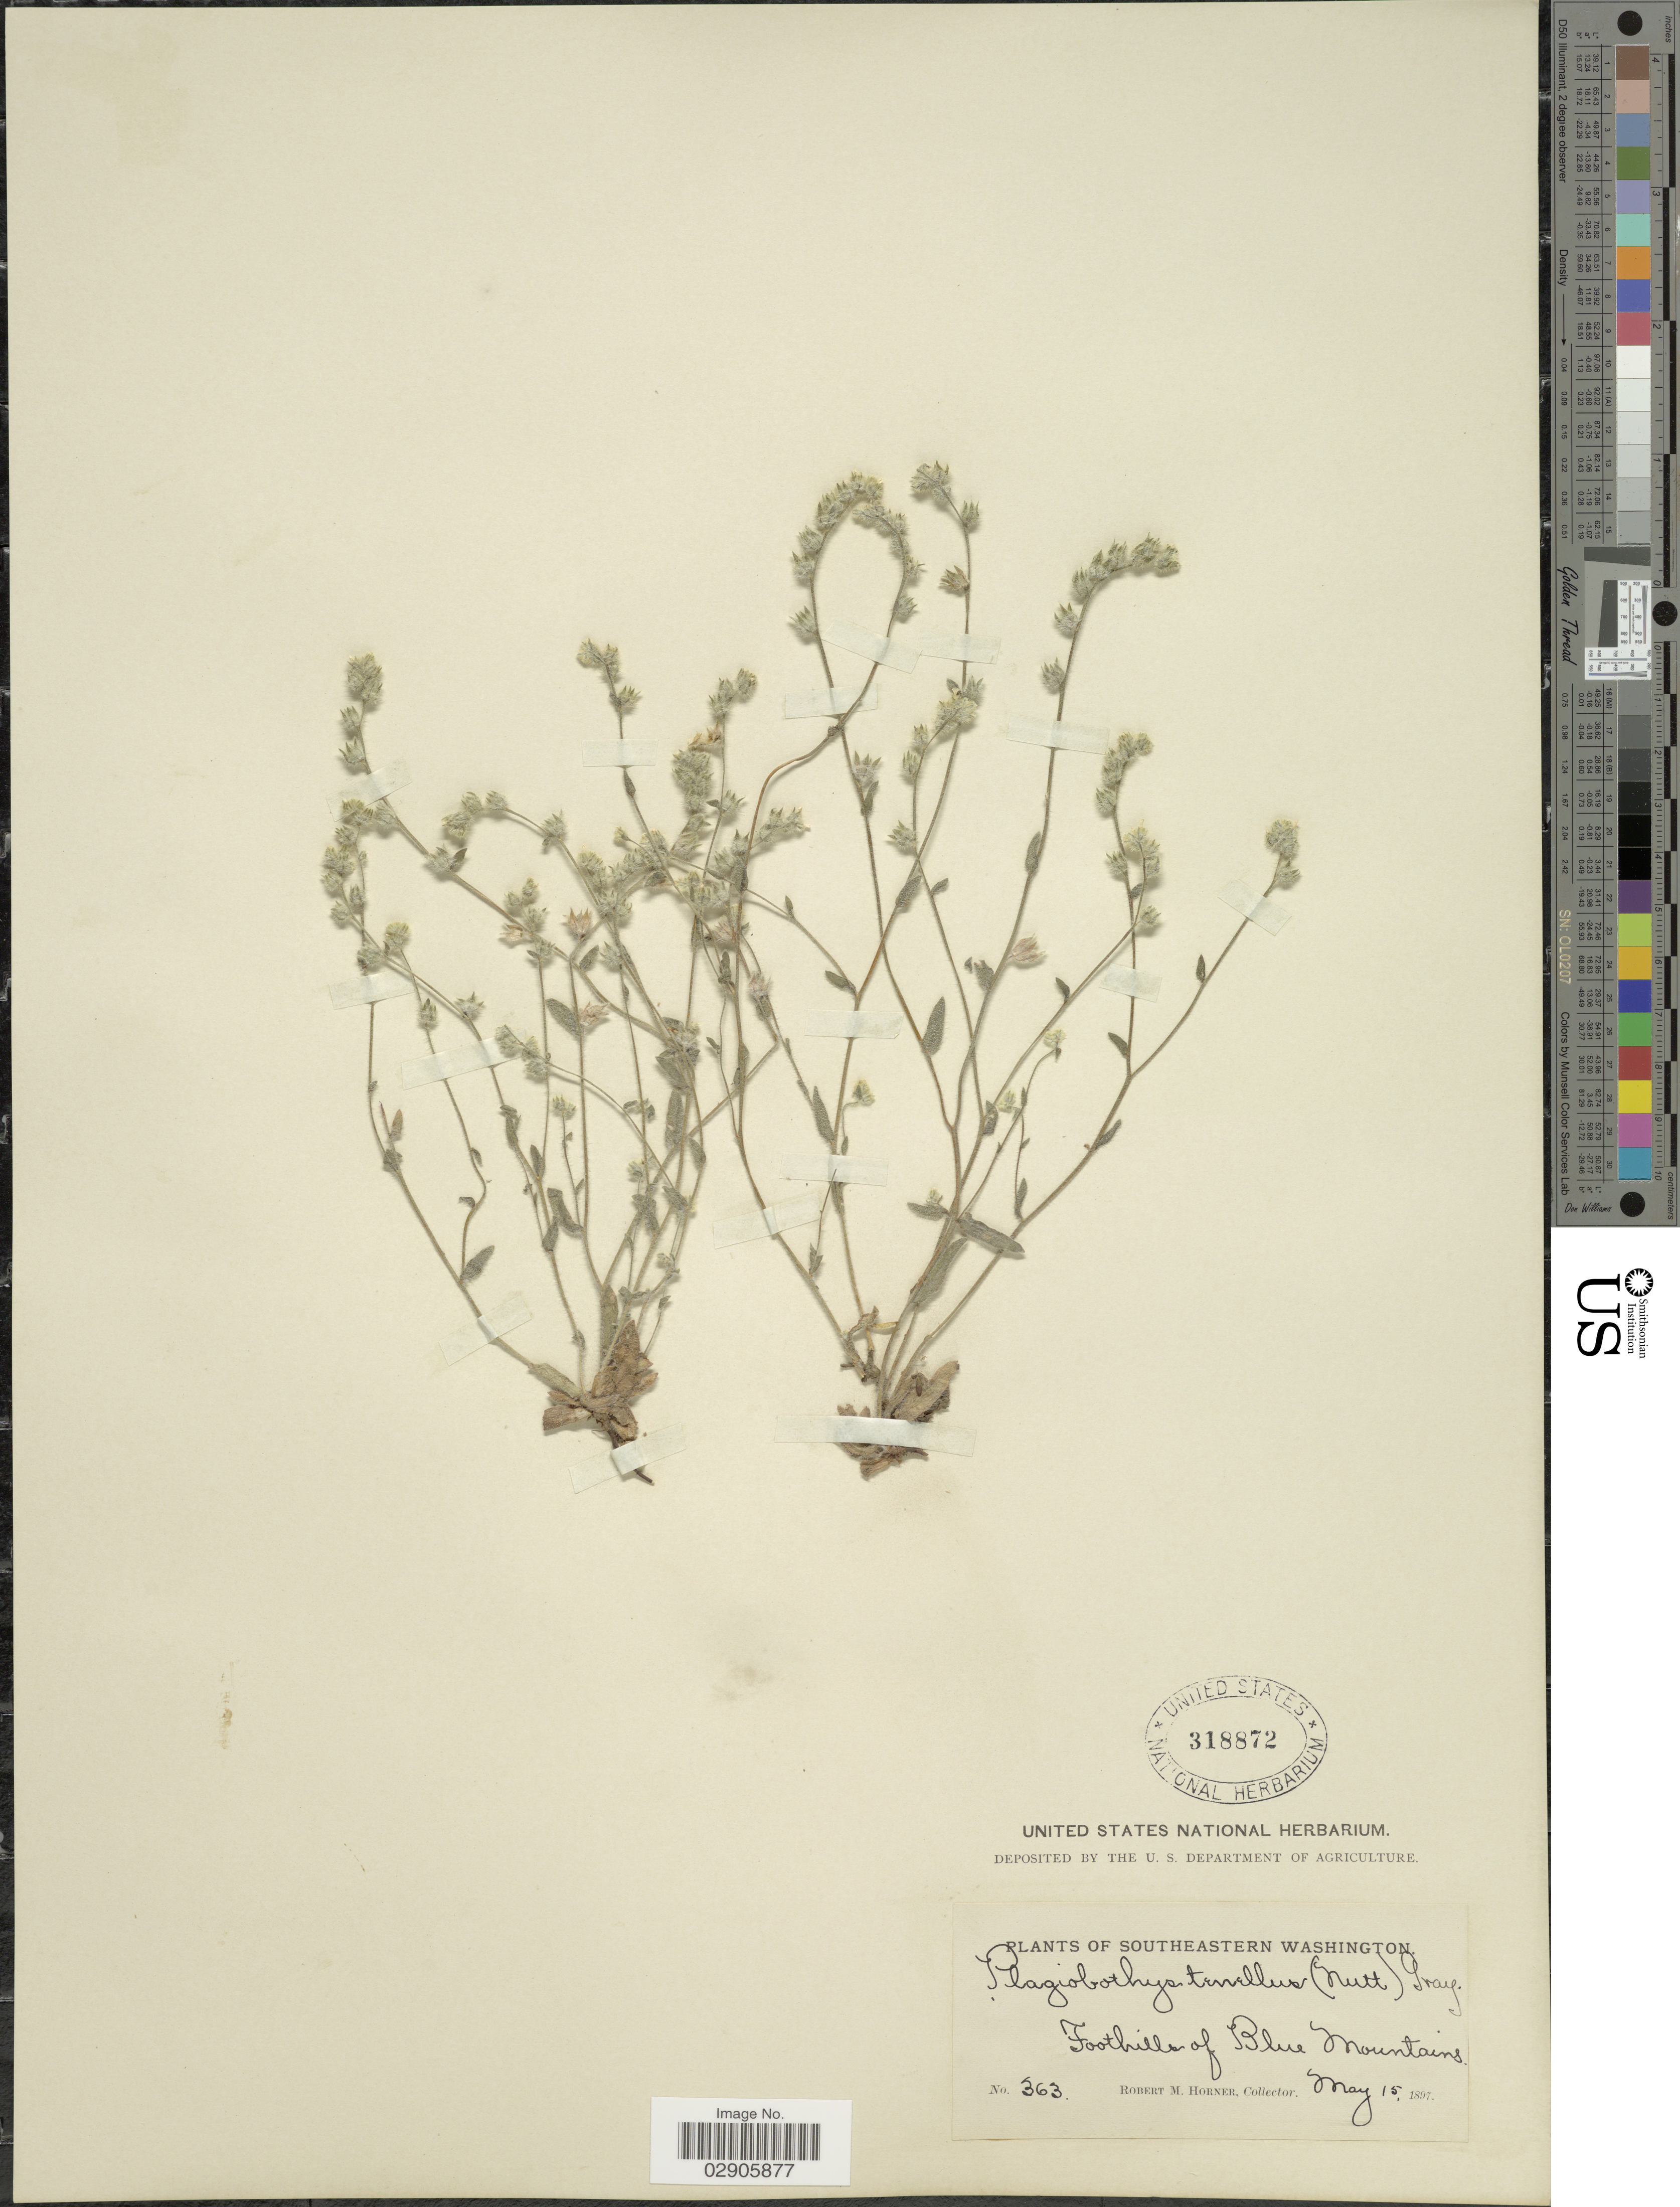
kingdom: Plantae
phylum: Tracheophyta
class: Magnoliopsida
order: Boraginales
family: Boraginaceae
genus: Plagiobothrys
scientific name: Plagiobothrys tenellus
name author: (Nutt.) A. Gray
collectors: R. Horner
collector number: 363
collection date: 1897-05-15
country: United States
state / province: Washington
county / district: Clallam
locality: Southeastern Washington. Foothill of Blue Mountains.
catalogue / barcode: US 318872